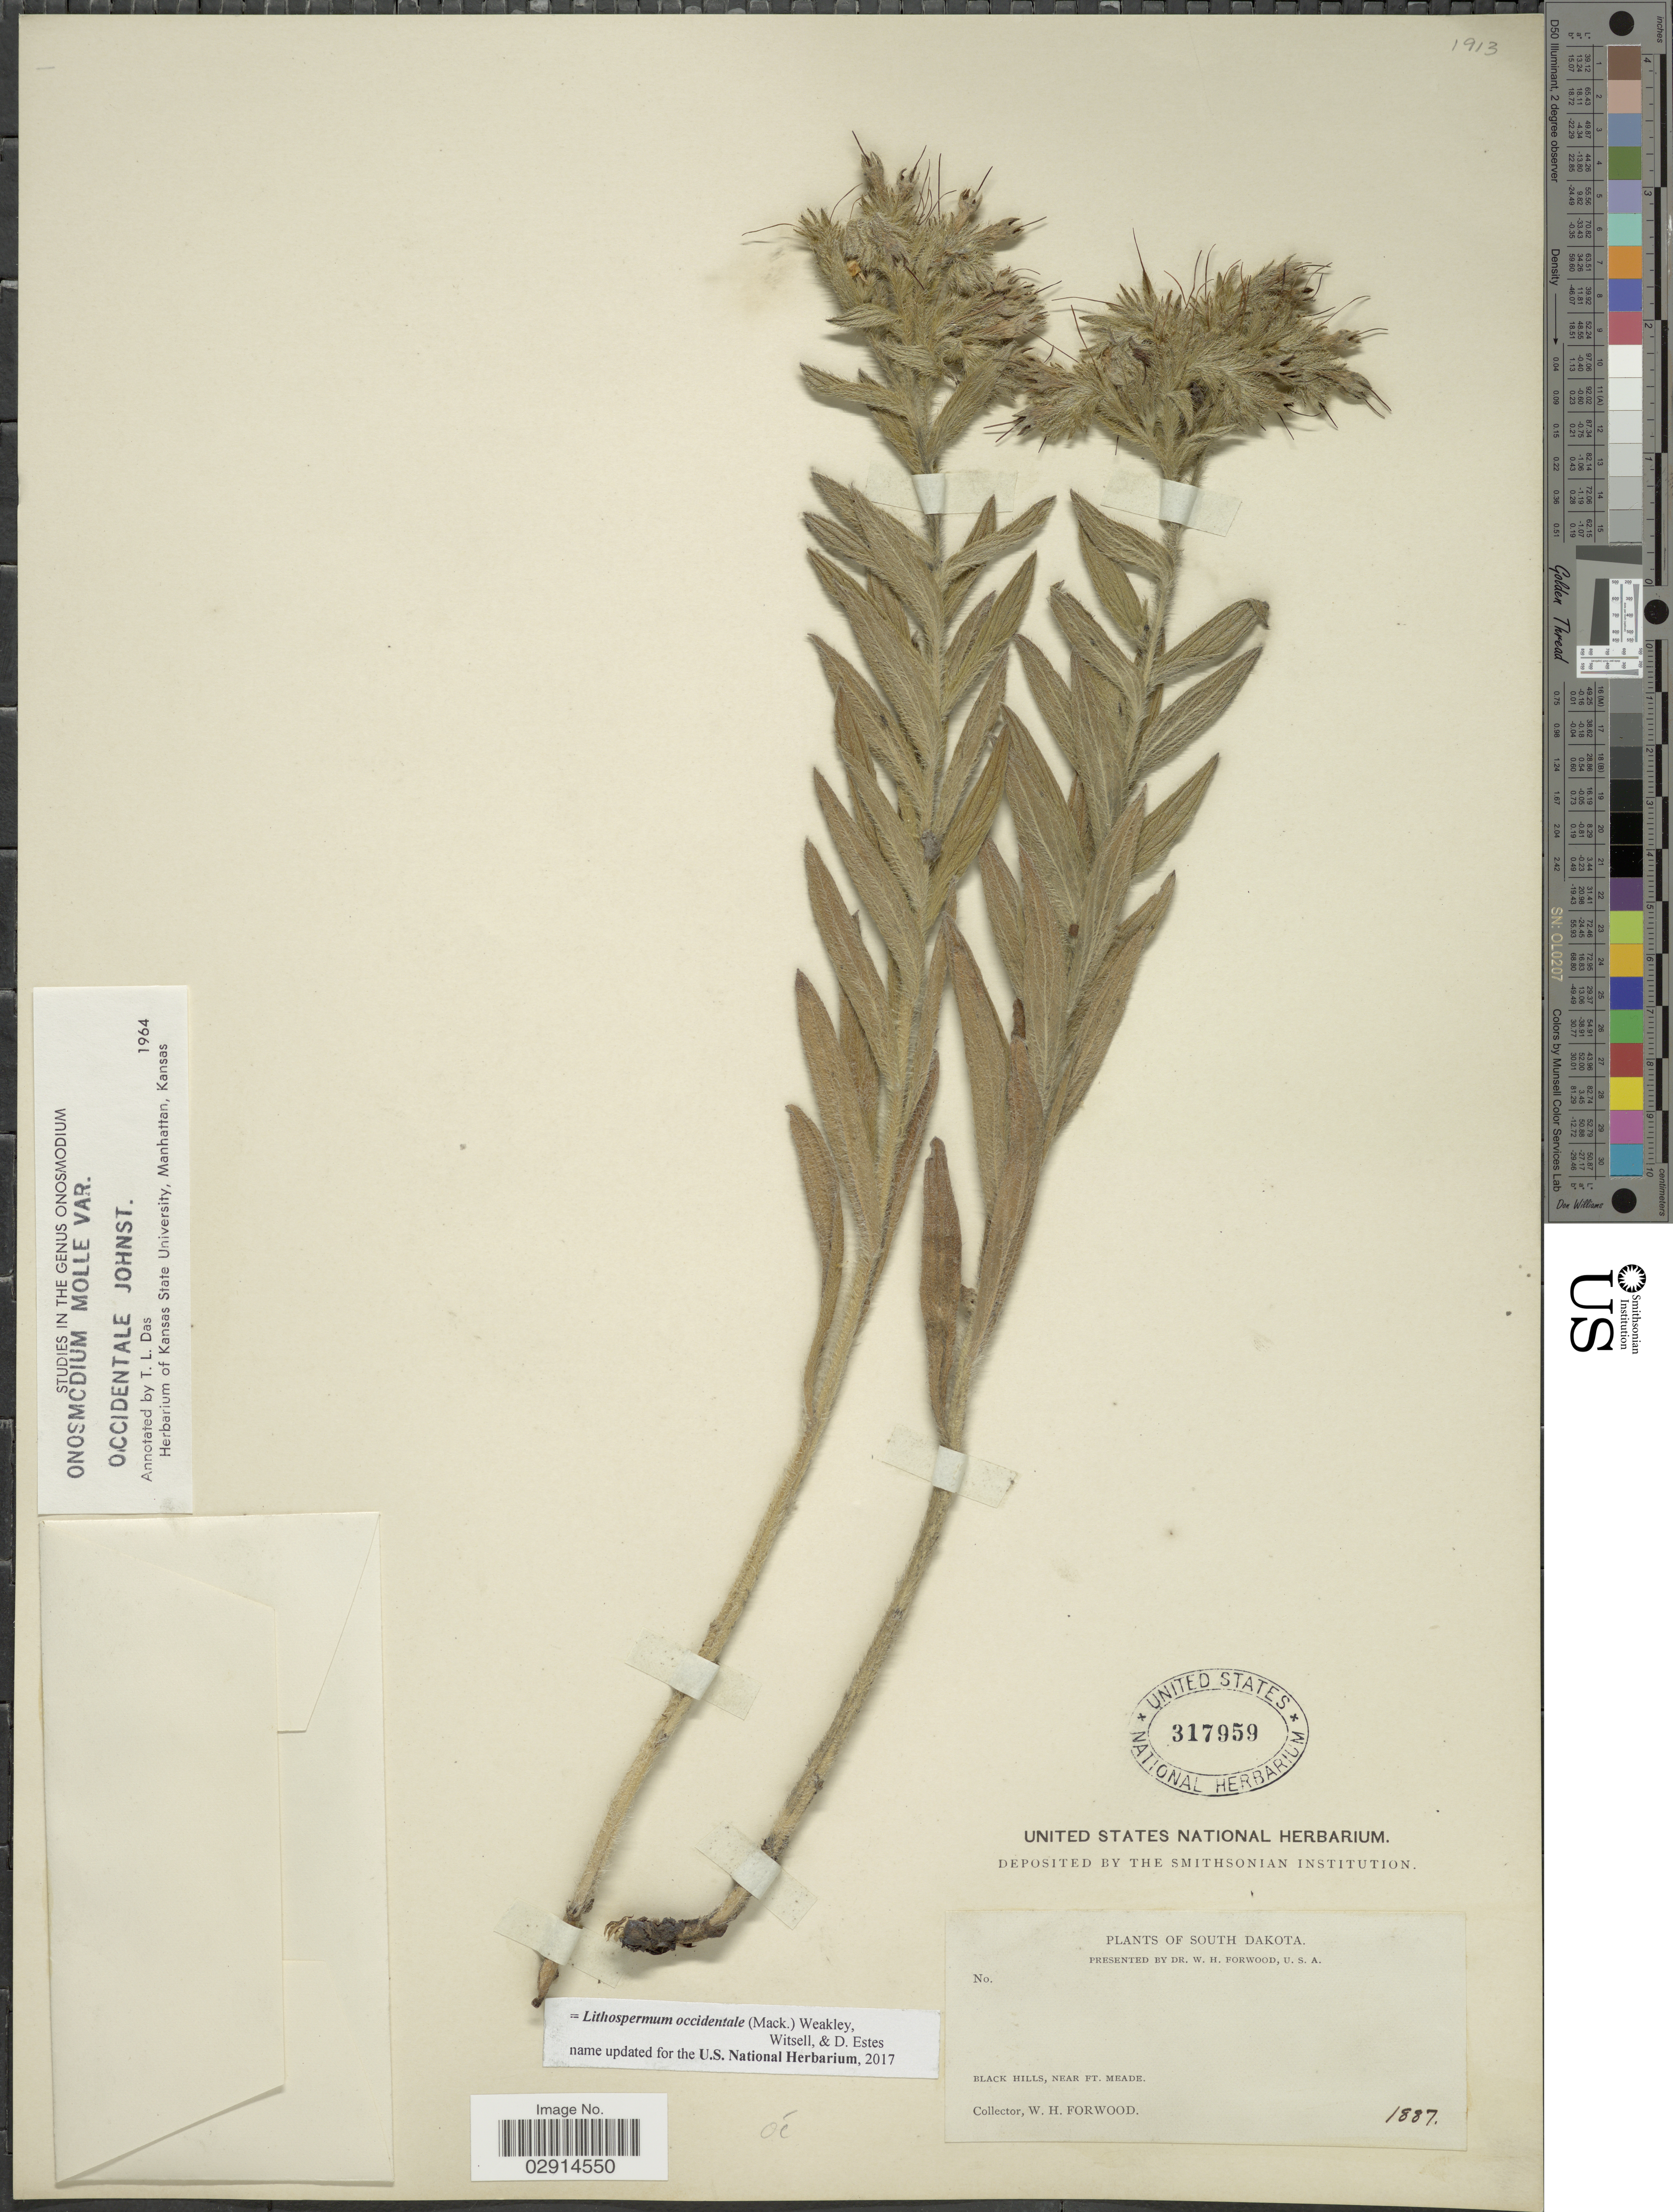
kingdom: Plantae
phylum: Tracheophyta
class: Magnoliopsida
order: Boraginales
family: Boraginaceae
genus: Lithospermum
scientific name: Lithospermum occidentale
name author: (Mack.) Weakley et al.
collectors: W. Forwood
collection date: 1887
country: United States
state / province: South Dakota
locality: Black Hills, near Ft. Meade.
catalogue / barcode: US 317959